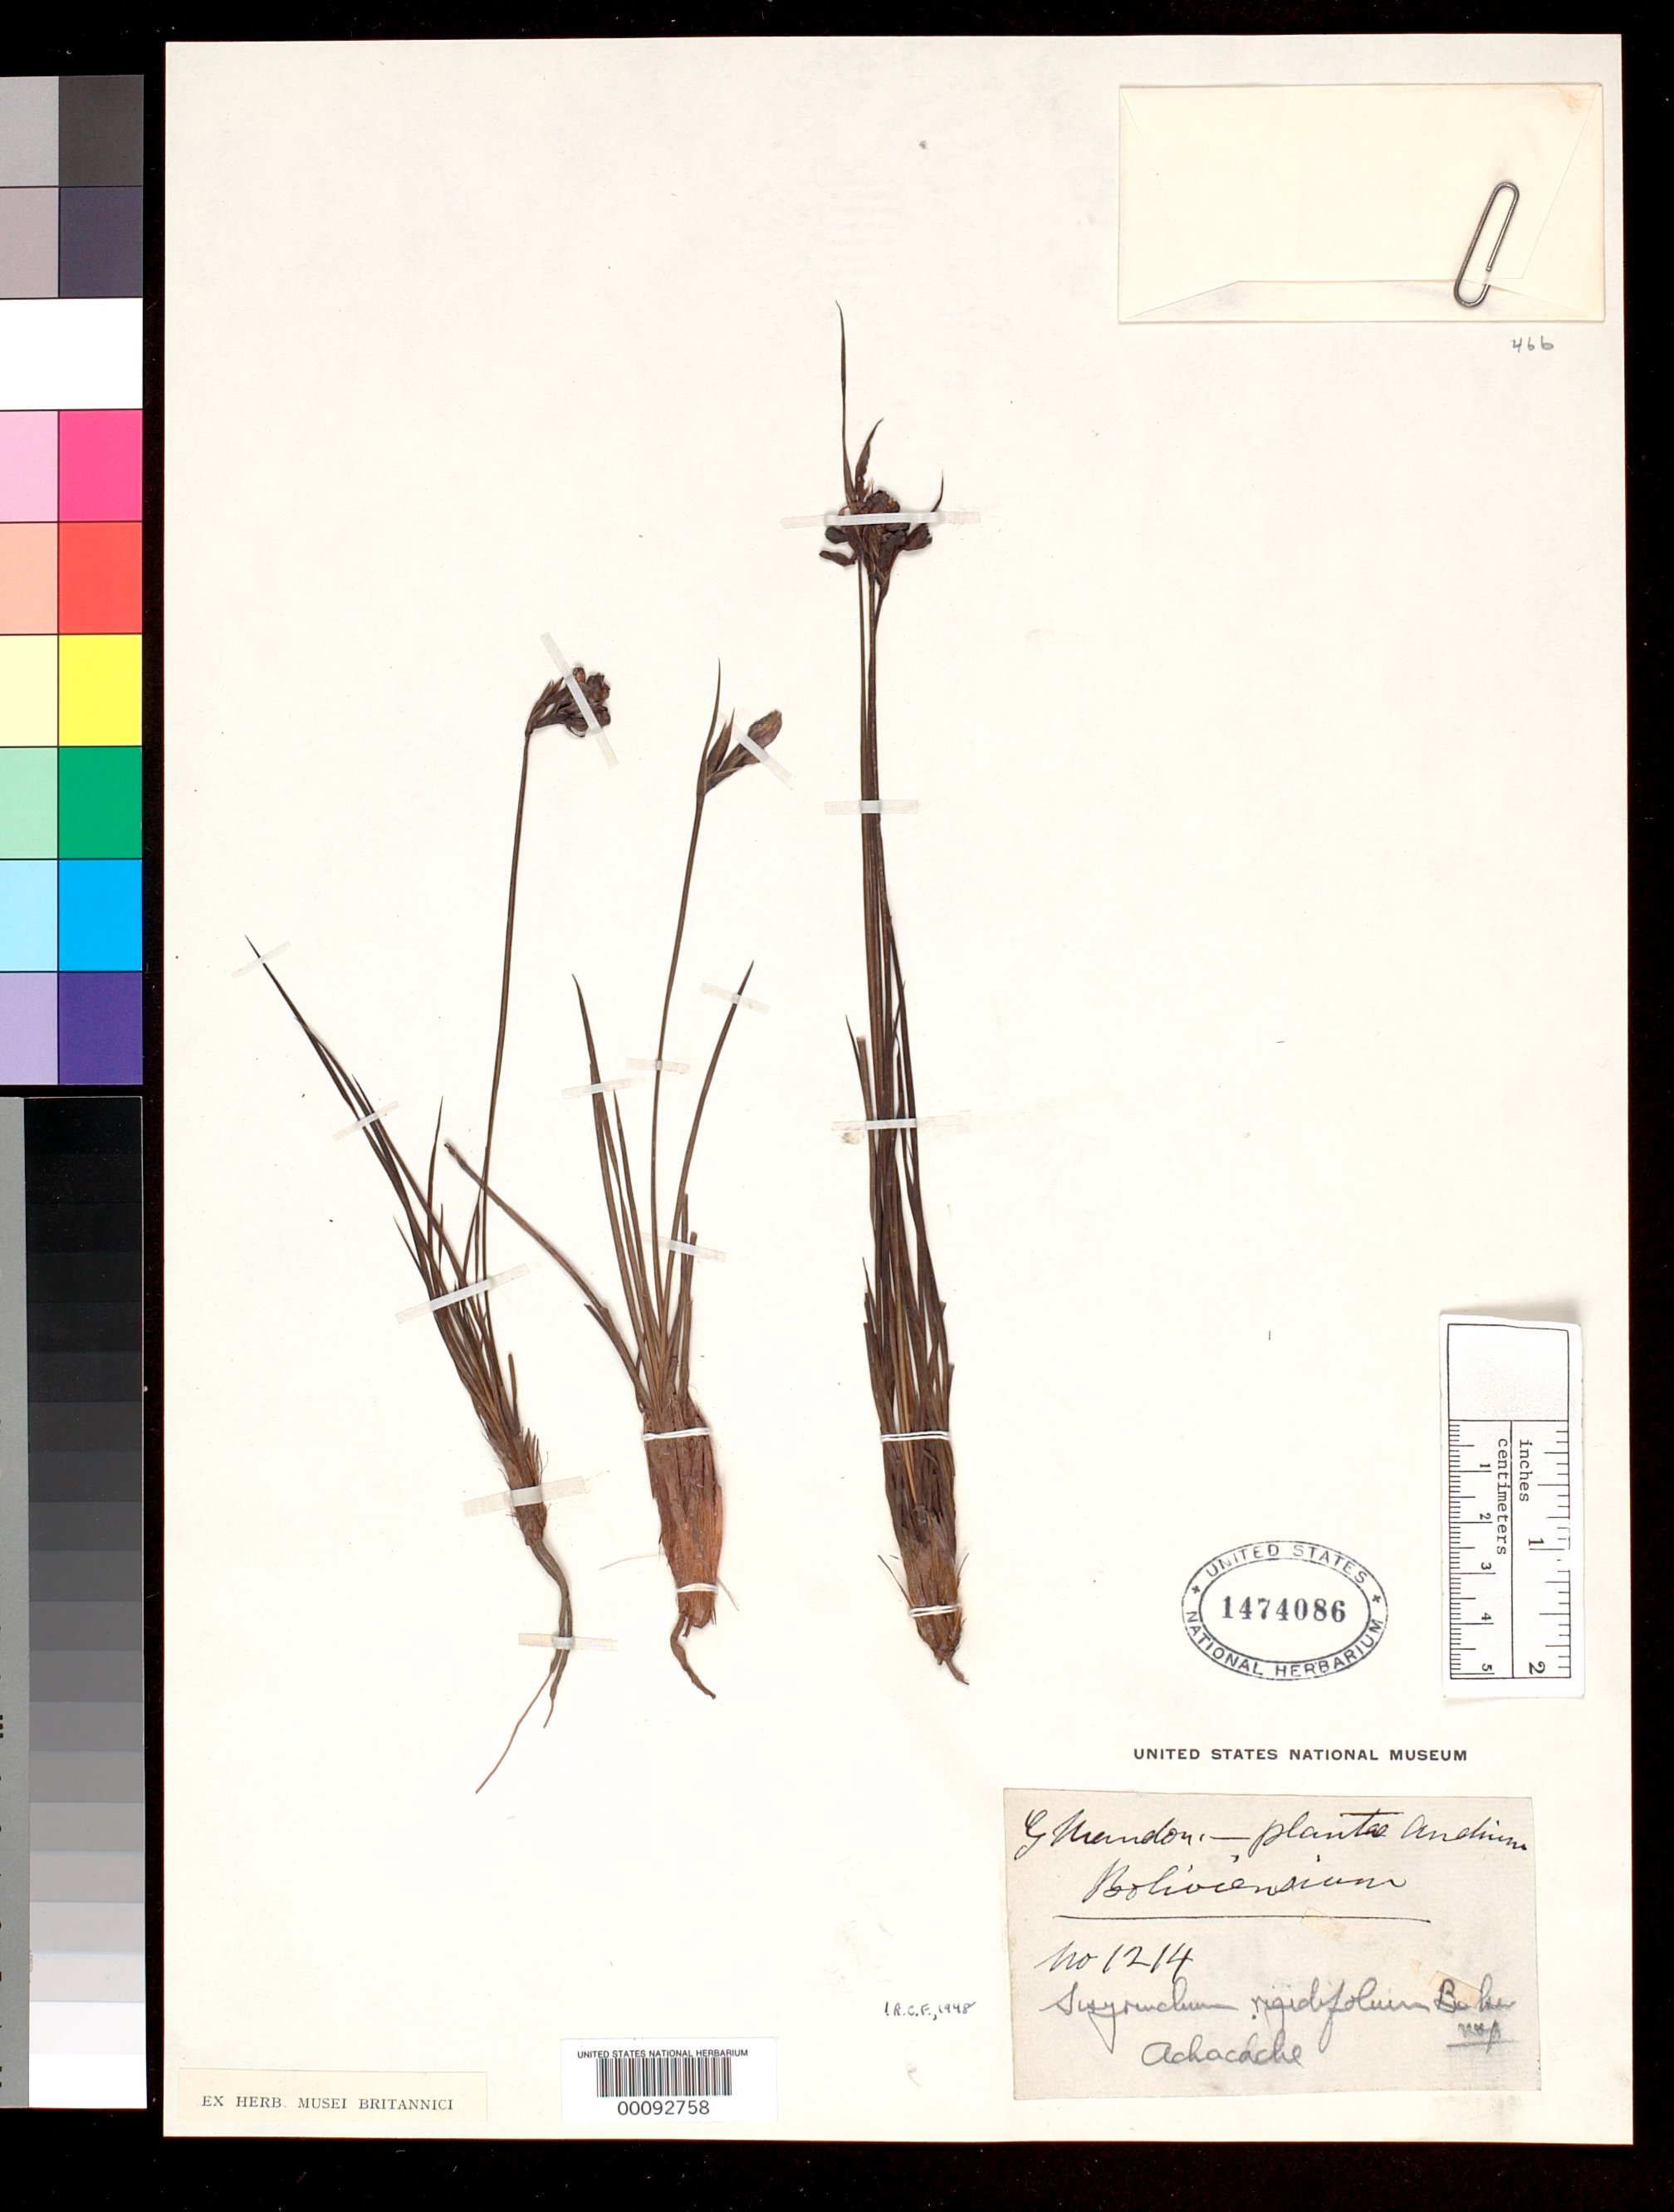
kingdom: Plantae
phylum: Tracheophyta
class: Liliopsida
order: Asparagales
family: Iridaceae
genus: Sisyrinchium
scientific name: Sisyrinchium rigidifolium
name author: Baker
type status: Isotype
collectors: G. Mandon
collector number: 1214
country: Bolivia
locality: Achala, Andes.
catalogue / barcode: US 1474086